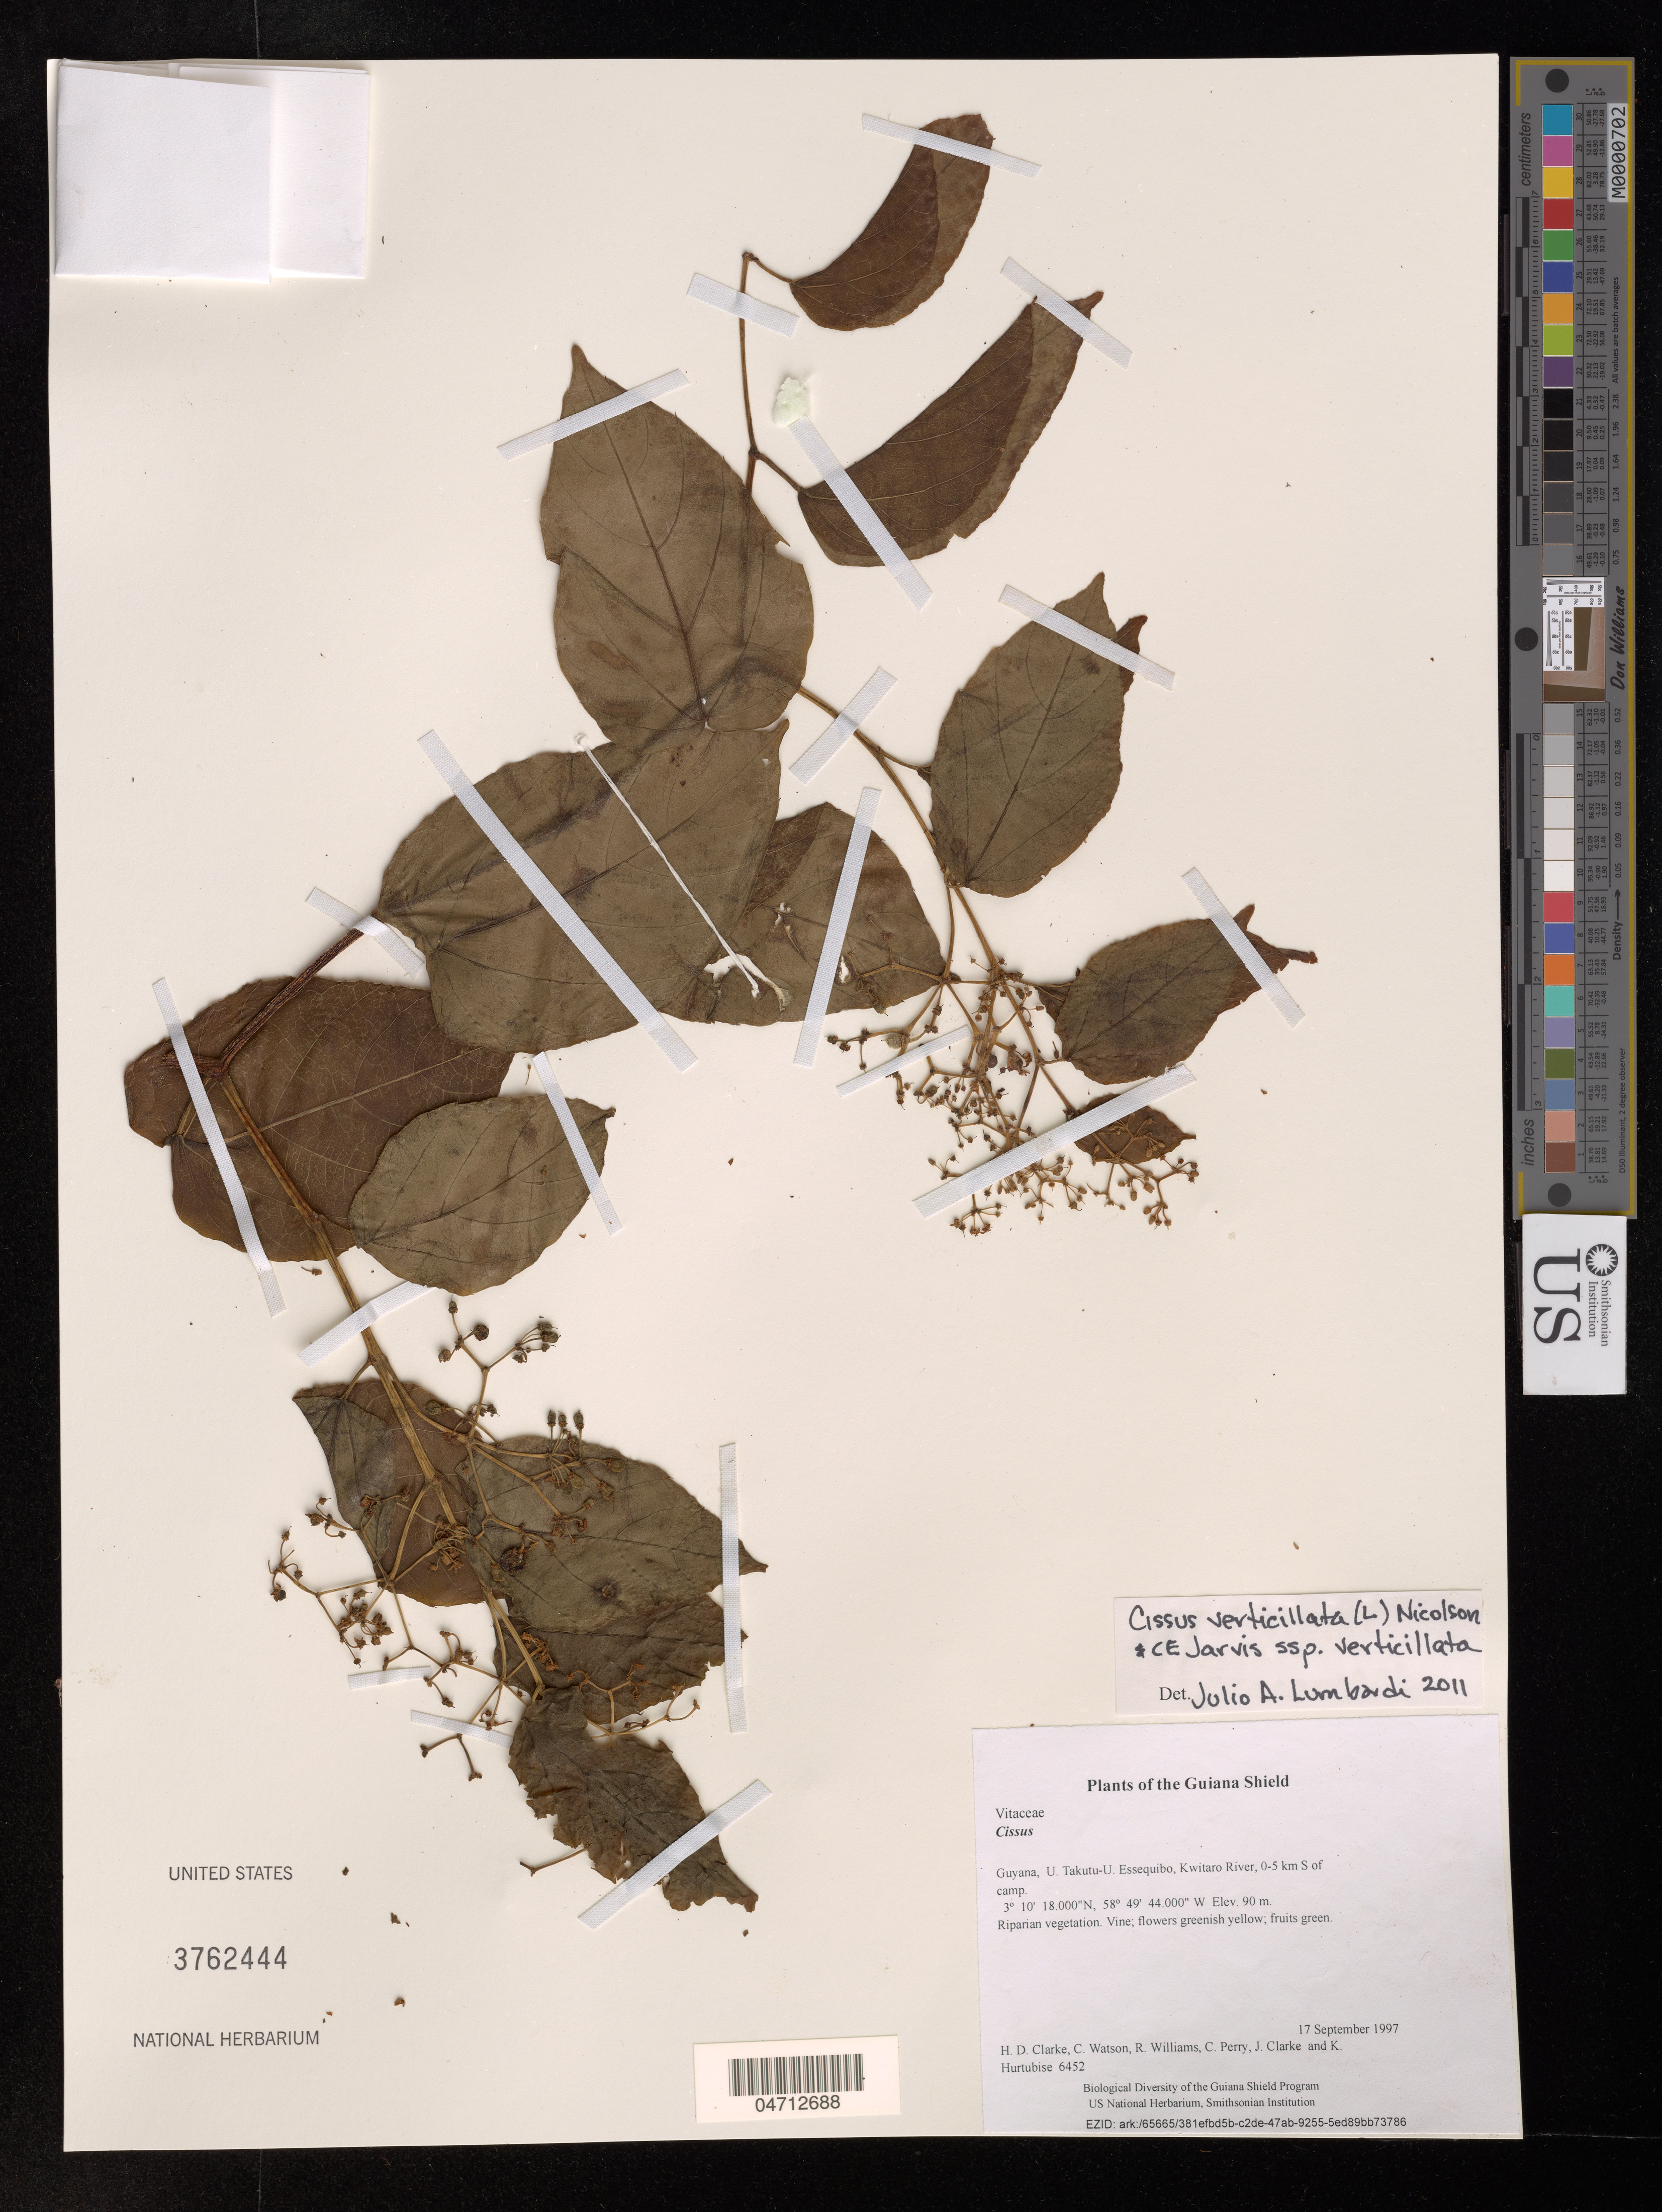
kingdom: Plantae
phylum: Tracheophyta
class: Magnoliopsida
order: Vitales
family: Vitaceae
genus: Cissus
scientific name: Cissus verticillata subsp. verticillata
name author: (L.) Nicolson & C.E. Jarvis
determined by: Lombardi, Julio A.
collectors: H. D. Clarke, C. Watson, R. Williams, C. Perry, J. Clarke & K. Hurtubise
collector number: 6452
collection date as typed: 17 September 1997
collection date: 1997-09-17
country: Guyana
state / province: U. Takutu-U. Essequibo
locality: Kwitaro River, 0-5 km S of camp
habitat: Riparian vegetation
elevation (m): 90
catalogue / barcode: US 3762444